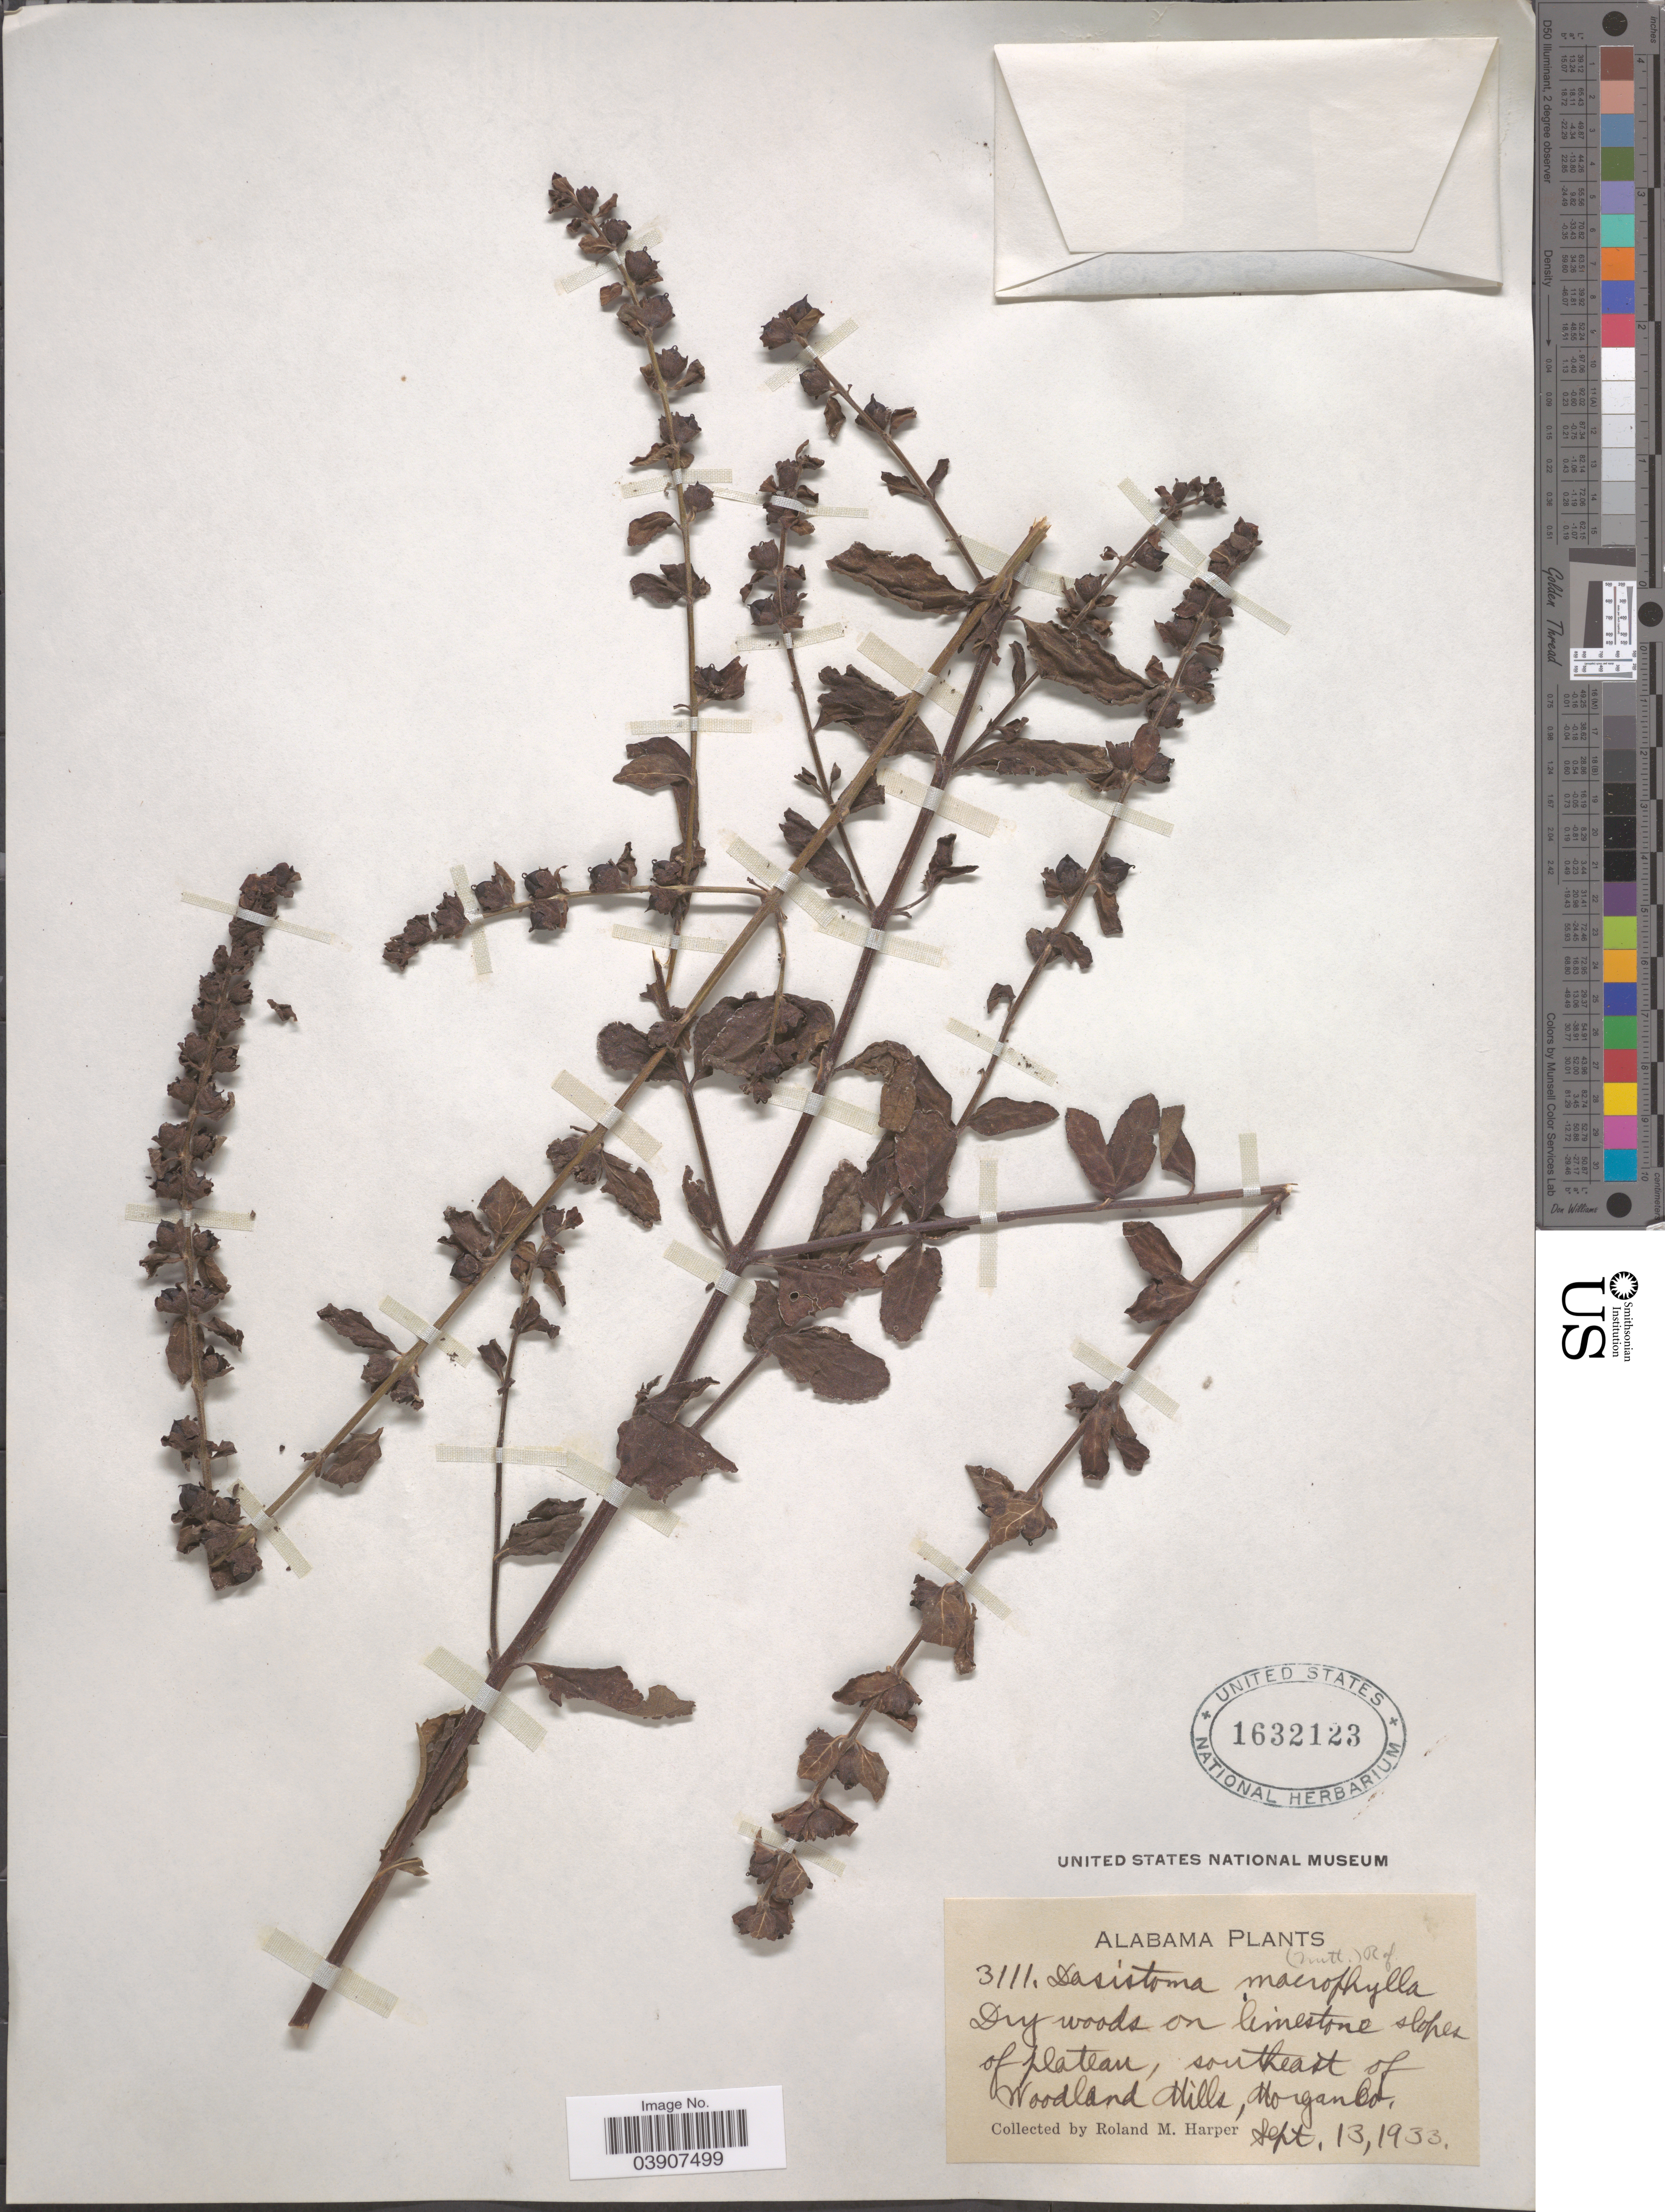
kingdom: Plantae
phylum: Tracheophyta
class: Magnoliopsida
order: Lamiales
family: Orobanchaceae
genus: Dasistoma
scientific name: Dasistoma macrophylla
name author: (Nutt.) Raf.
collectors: R. M. Harper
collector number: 3111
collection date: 1933-09-13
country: United States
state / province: Alabama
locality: Southeast of Woodland Mills, Morgan Co.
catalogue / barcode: US 1632123